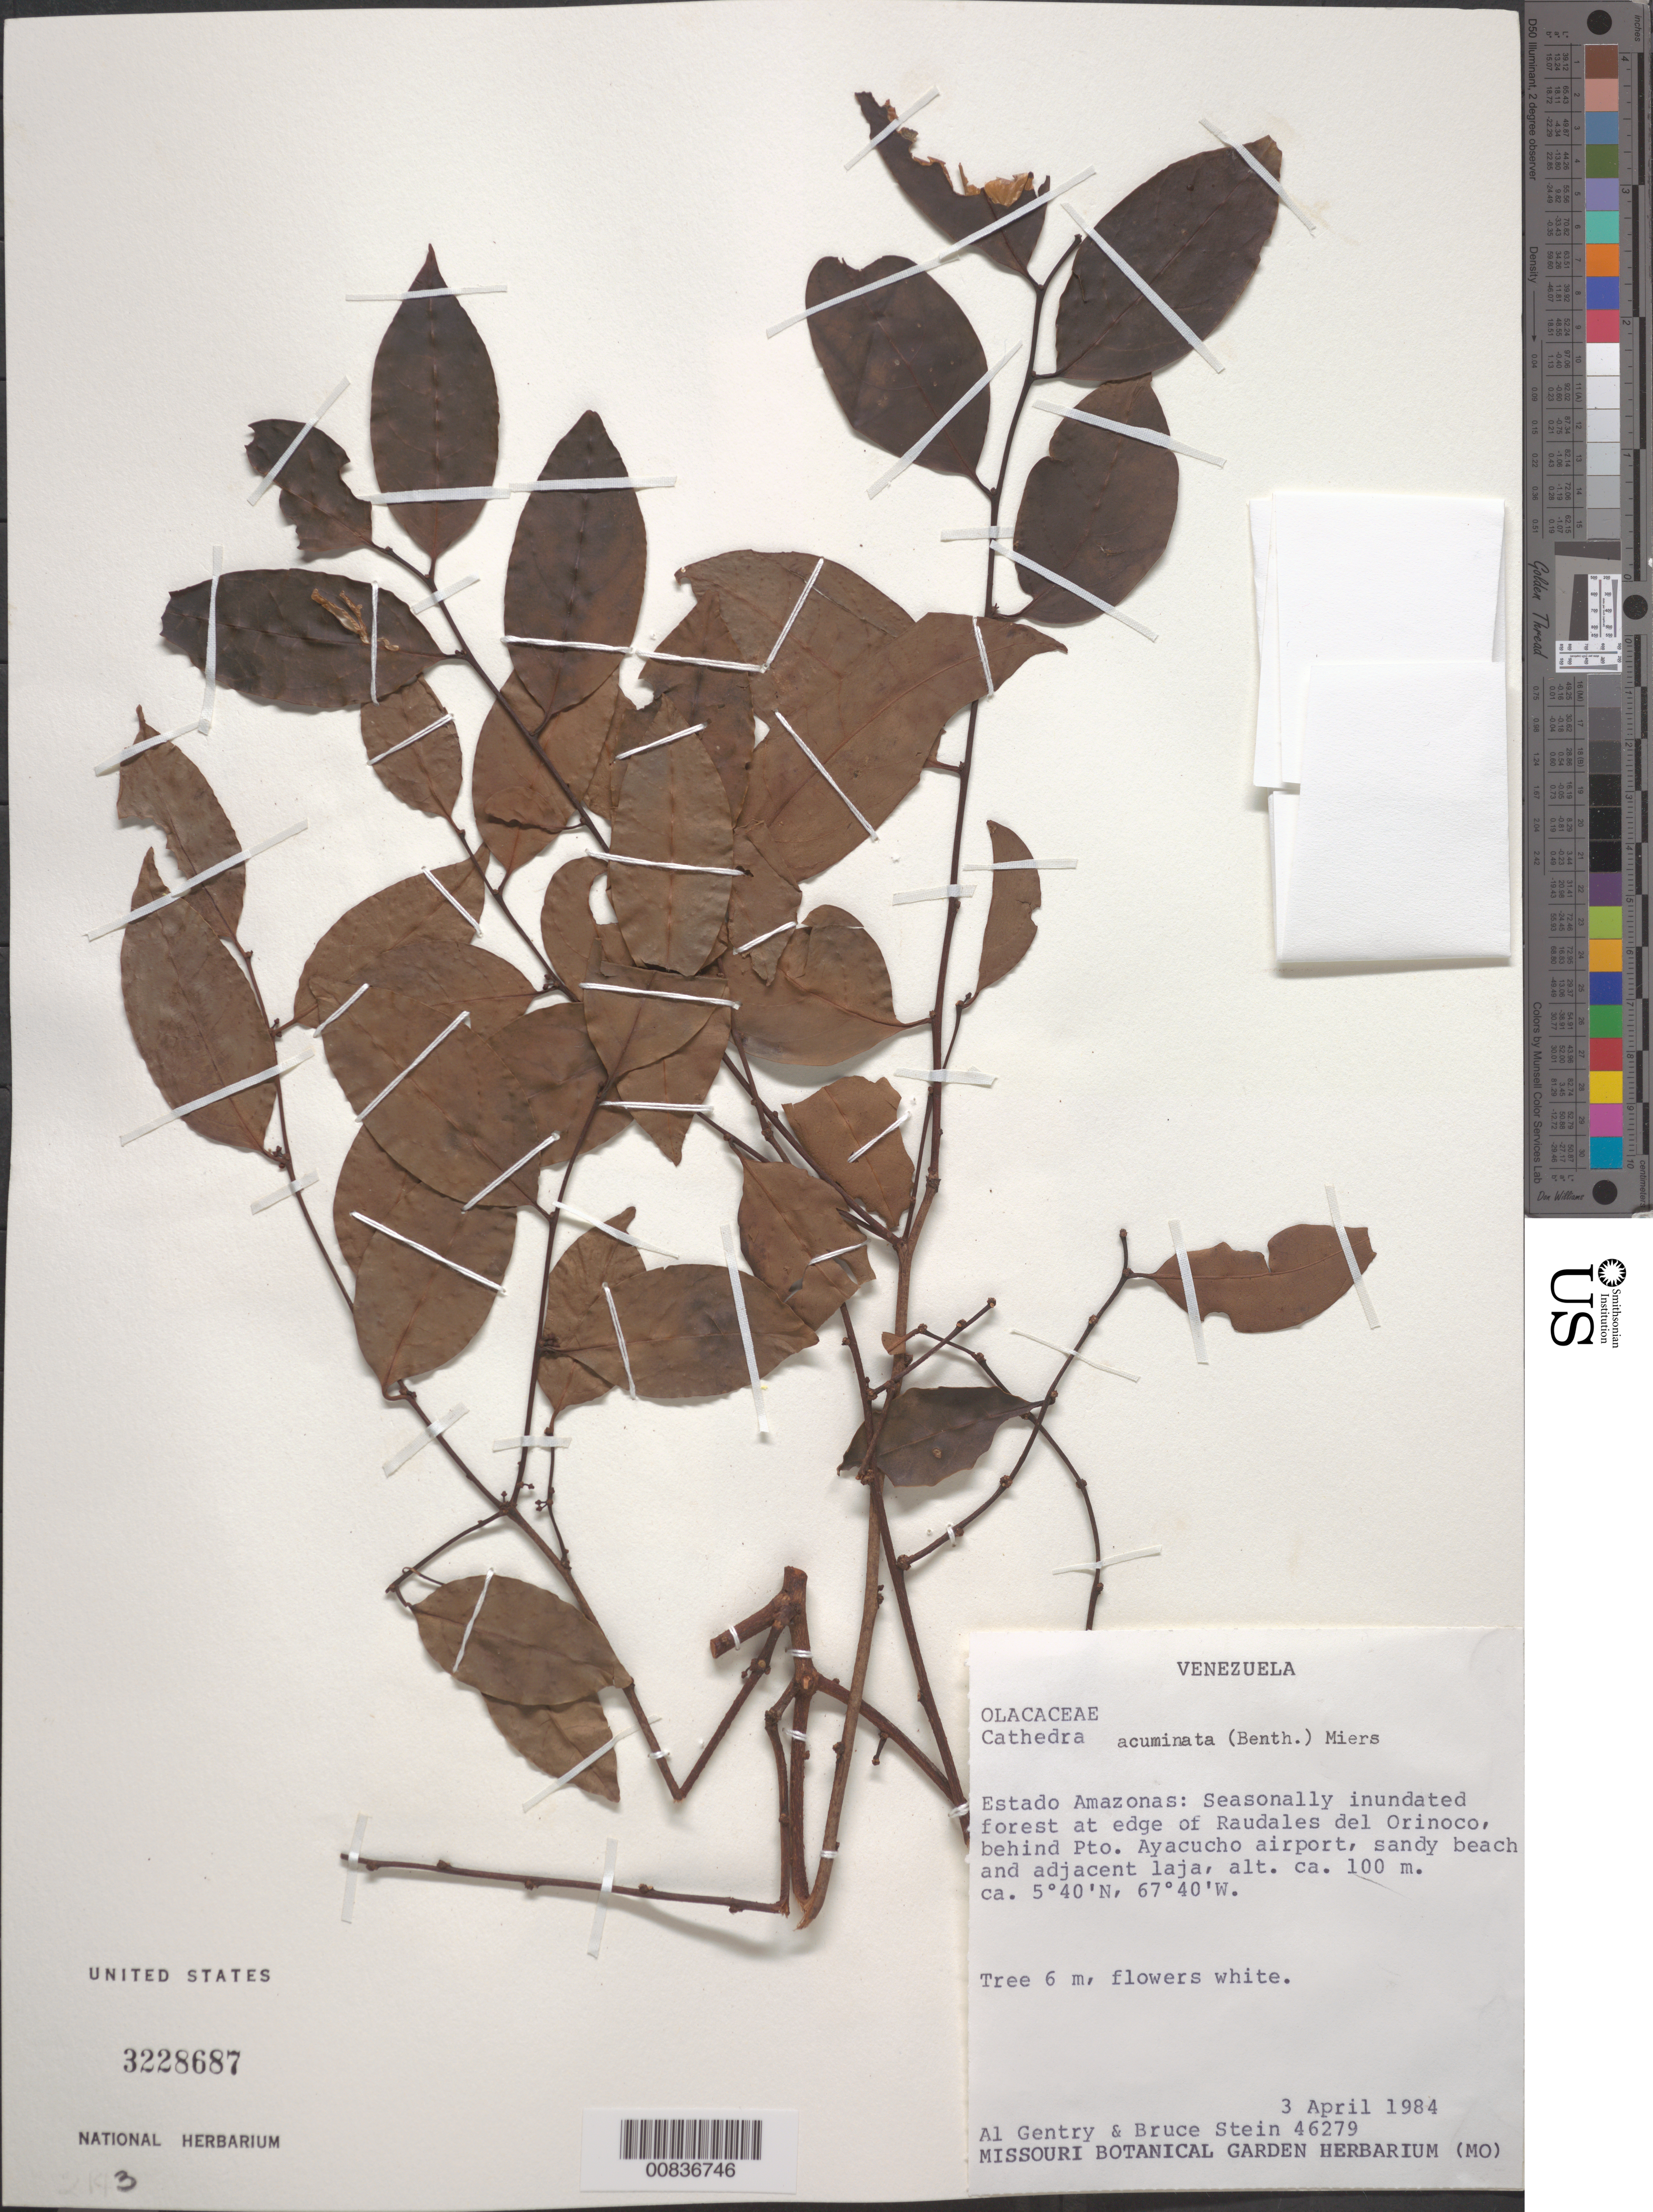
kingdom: Plantae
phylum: Tracheophyta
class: Magnoliopsida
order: Santalales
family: Aptandraceae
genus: Cathedra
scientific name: Cathedra acuminata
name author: (Benth.) Miers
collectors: A. H. Gentry & B. Stein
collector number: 46279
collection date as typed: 3-Apr-84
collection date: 1984-04-03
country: Venezuela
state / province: Amazonas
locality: Río Orinoco, behind Puerto Ayacucho airport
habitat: Seasonally inundated forest, sandy beach and adjacent laja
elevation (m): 100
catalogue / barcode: US 3228687